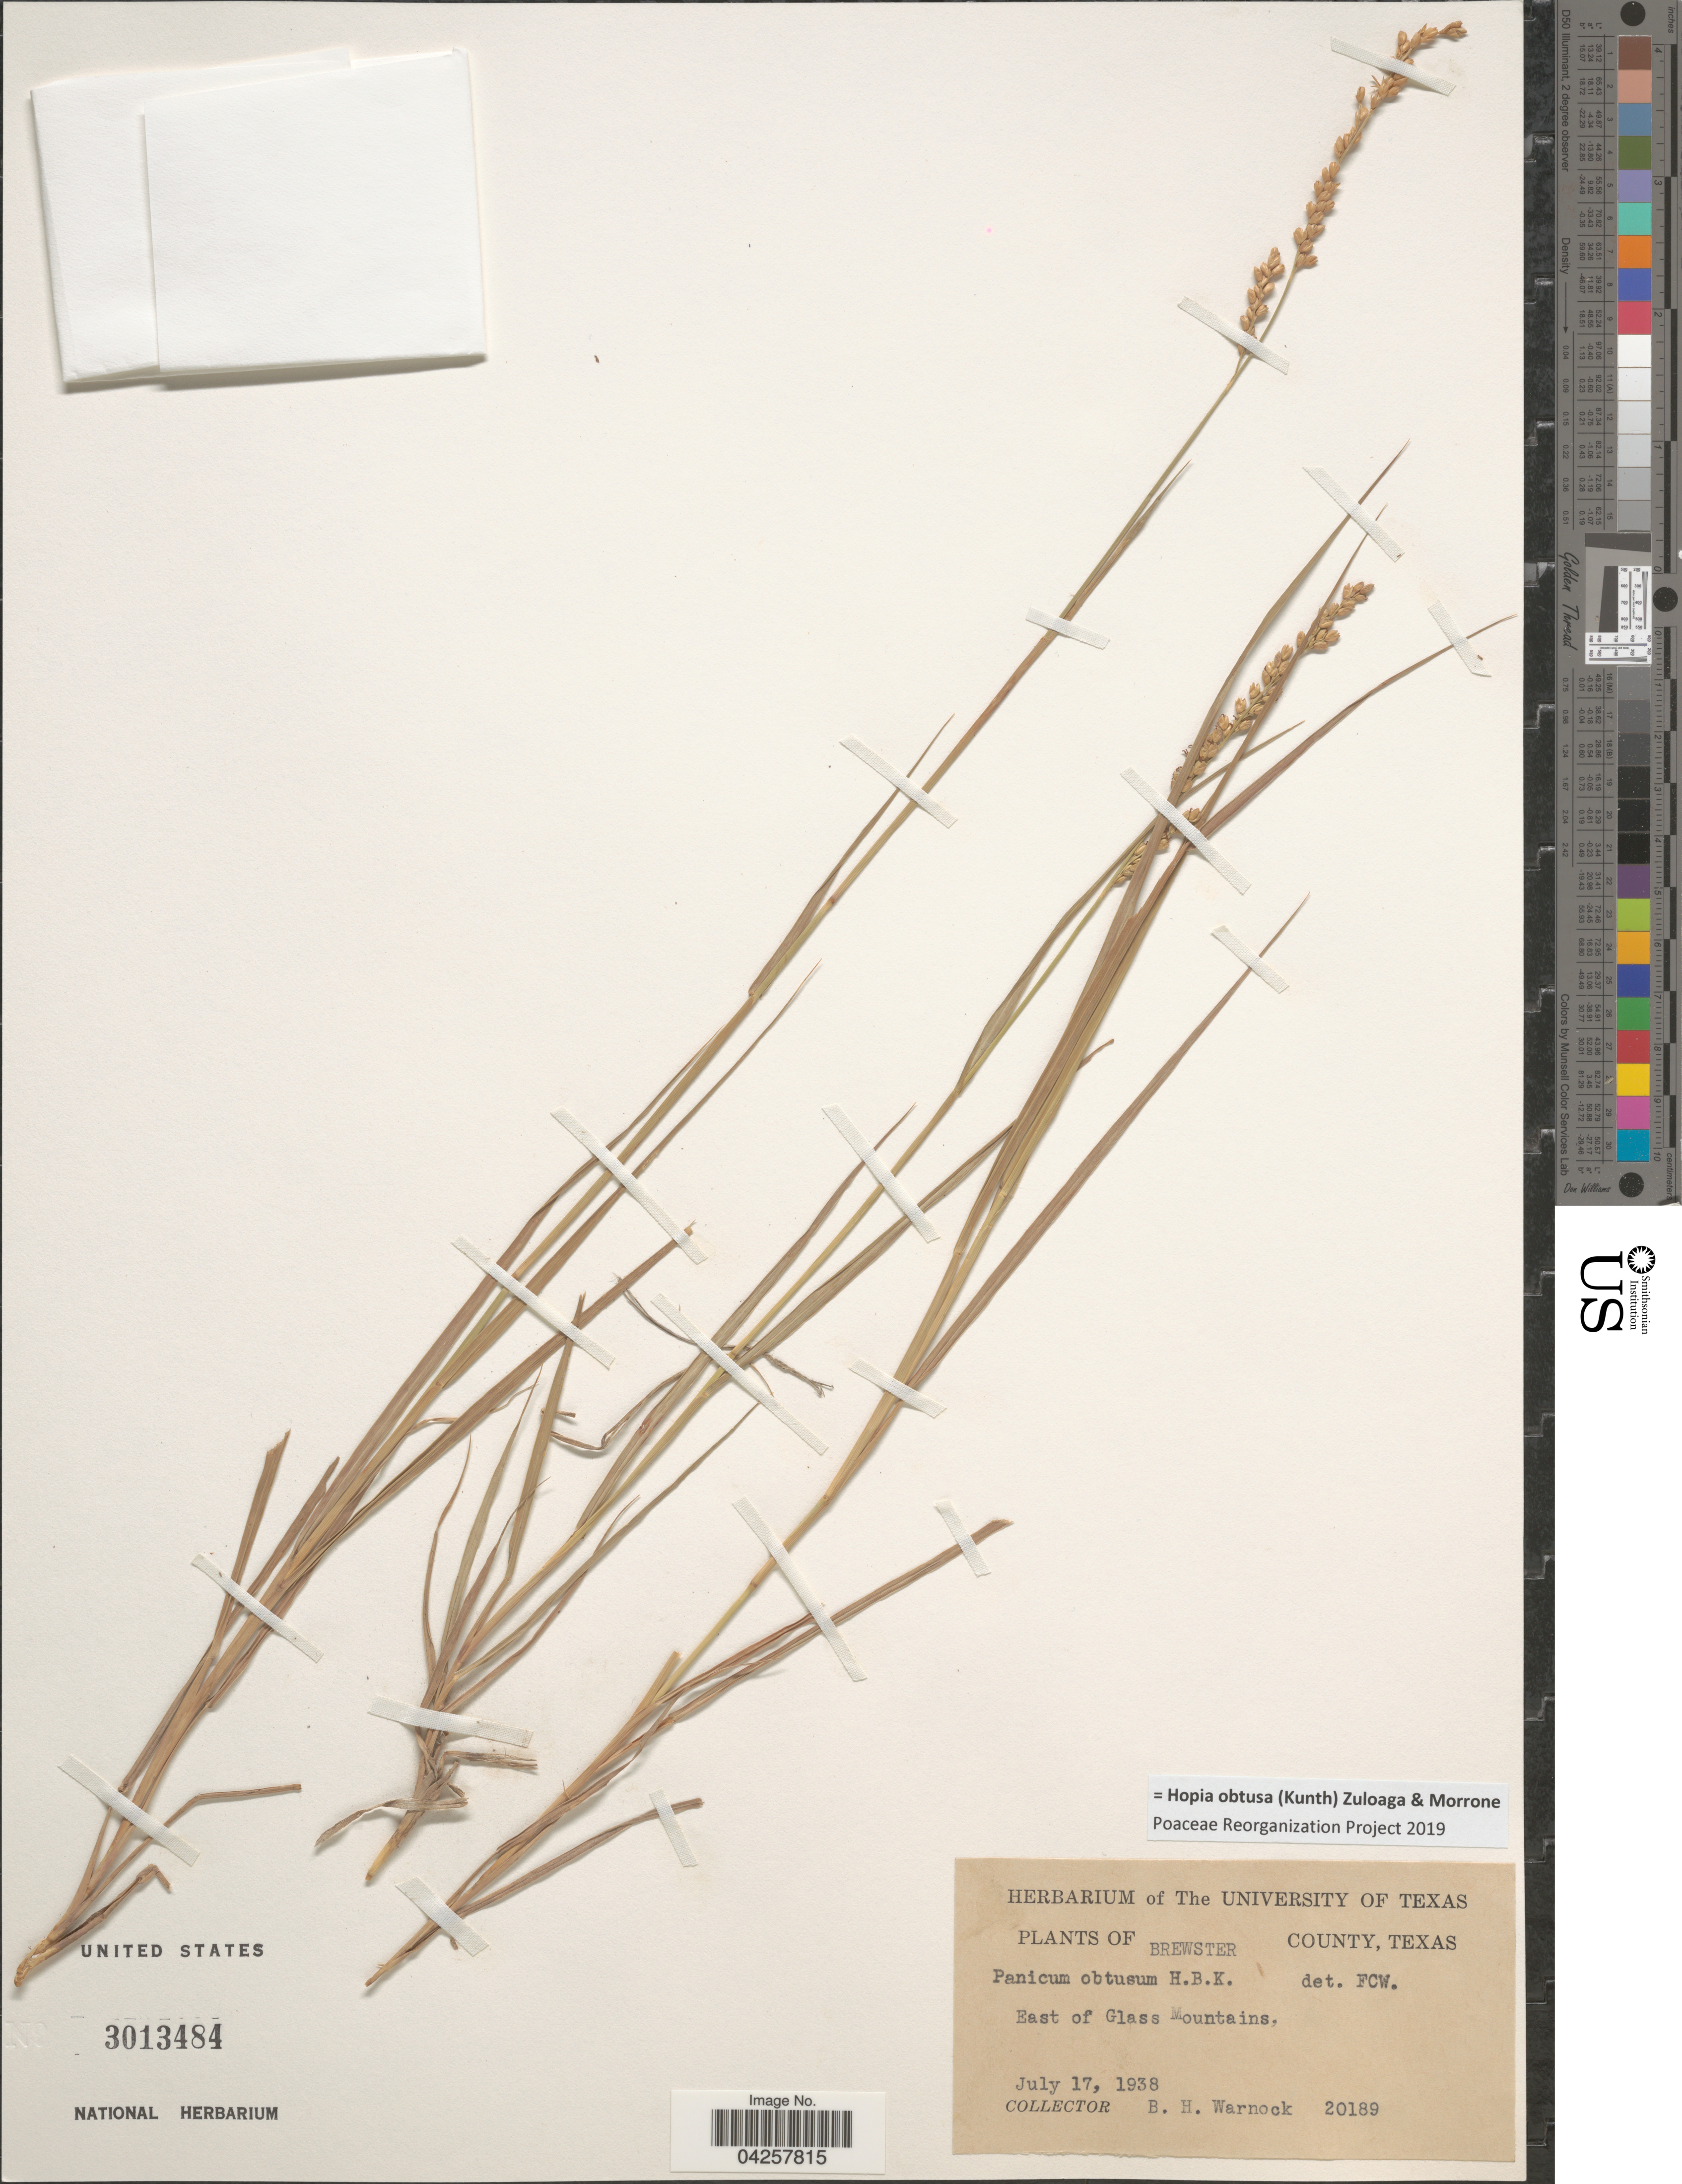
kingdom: Plantae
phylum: Tracheophyta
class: Liliopsida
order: Poales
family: Poaceae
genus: Hopia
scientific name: Hopia obtusa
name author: (Kunth) Zuloaga & Morrone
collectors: B. H. Warnock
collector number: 20189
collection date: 1938-07-17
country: United States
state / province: Texas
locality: Brewster County. East of Glass Mountains.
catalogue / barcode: US 3013484